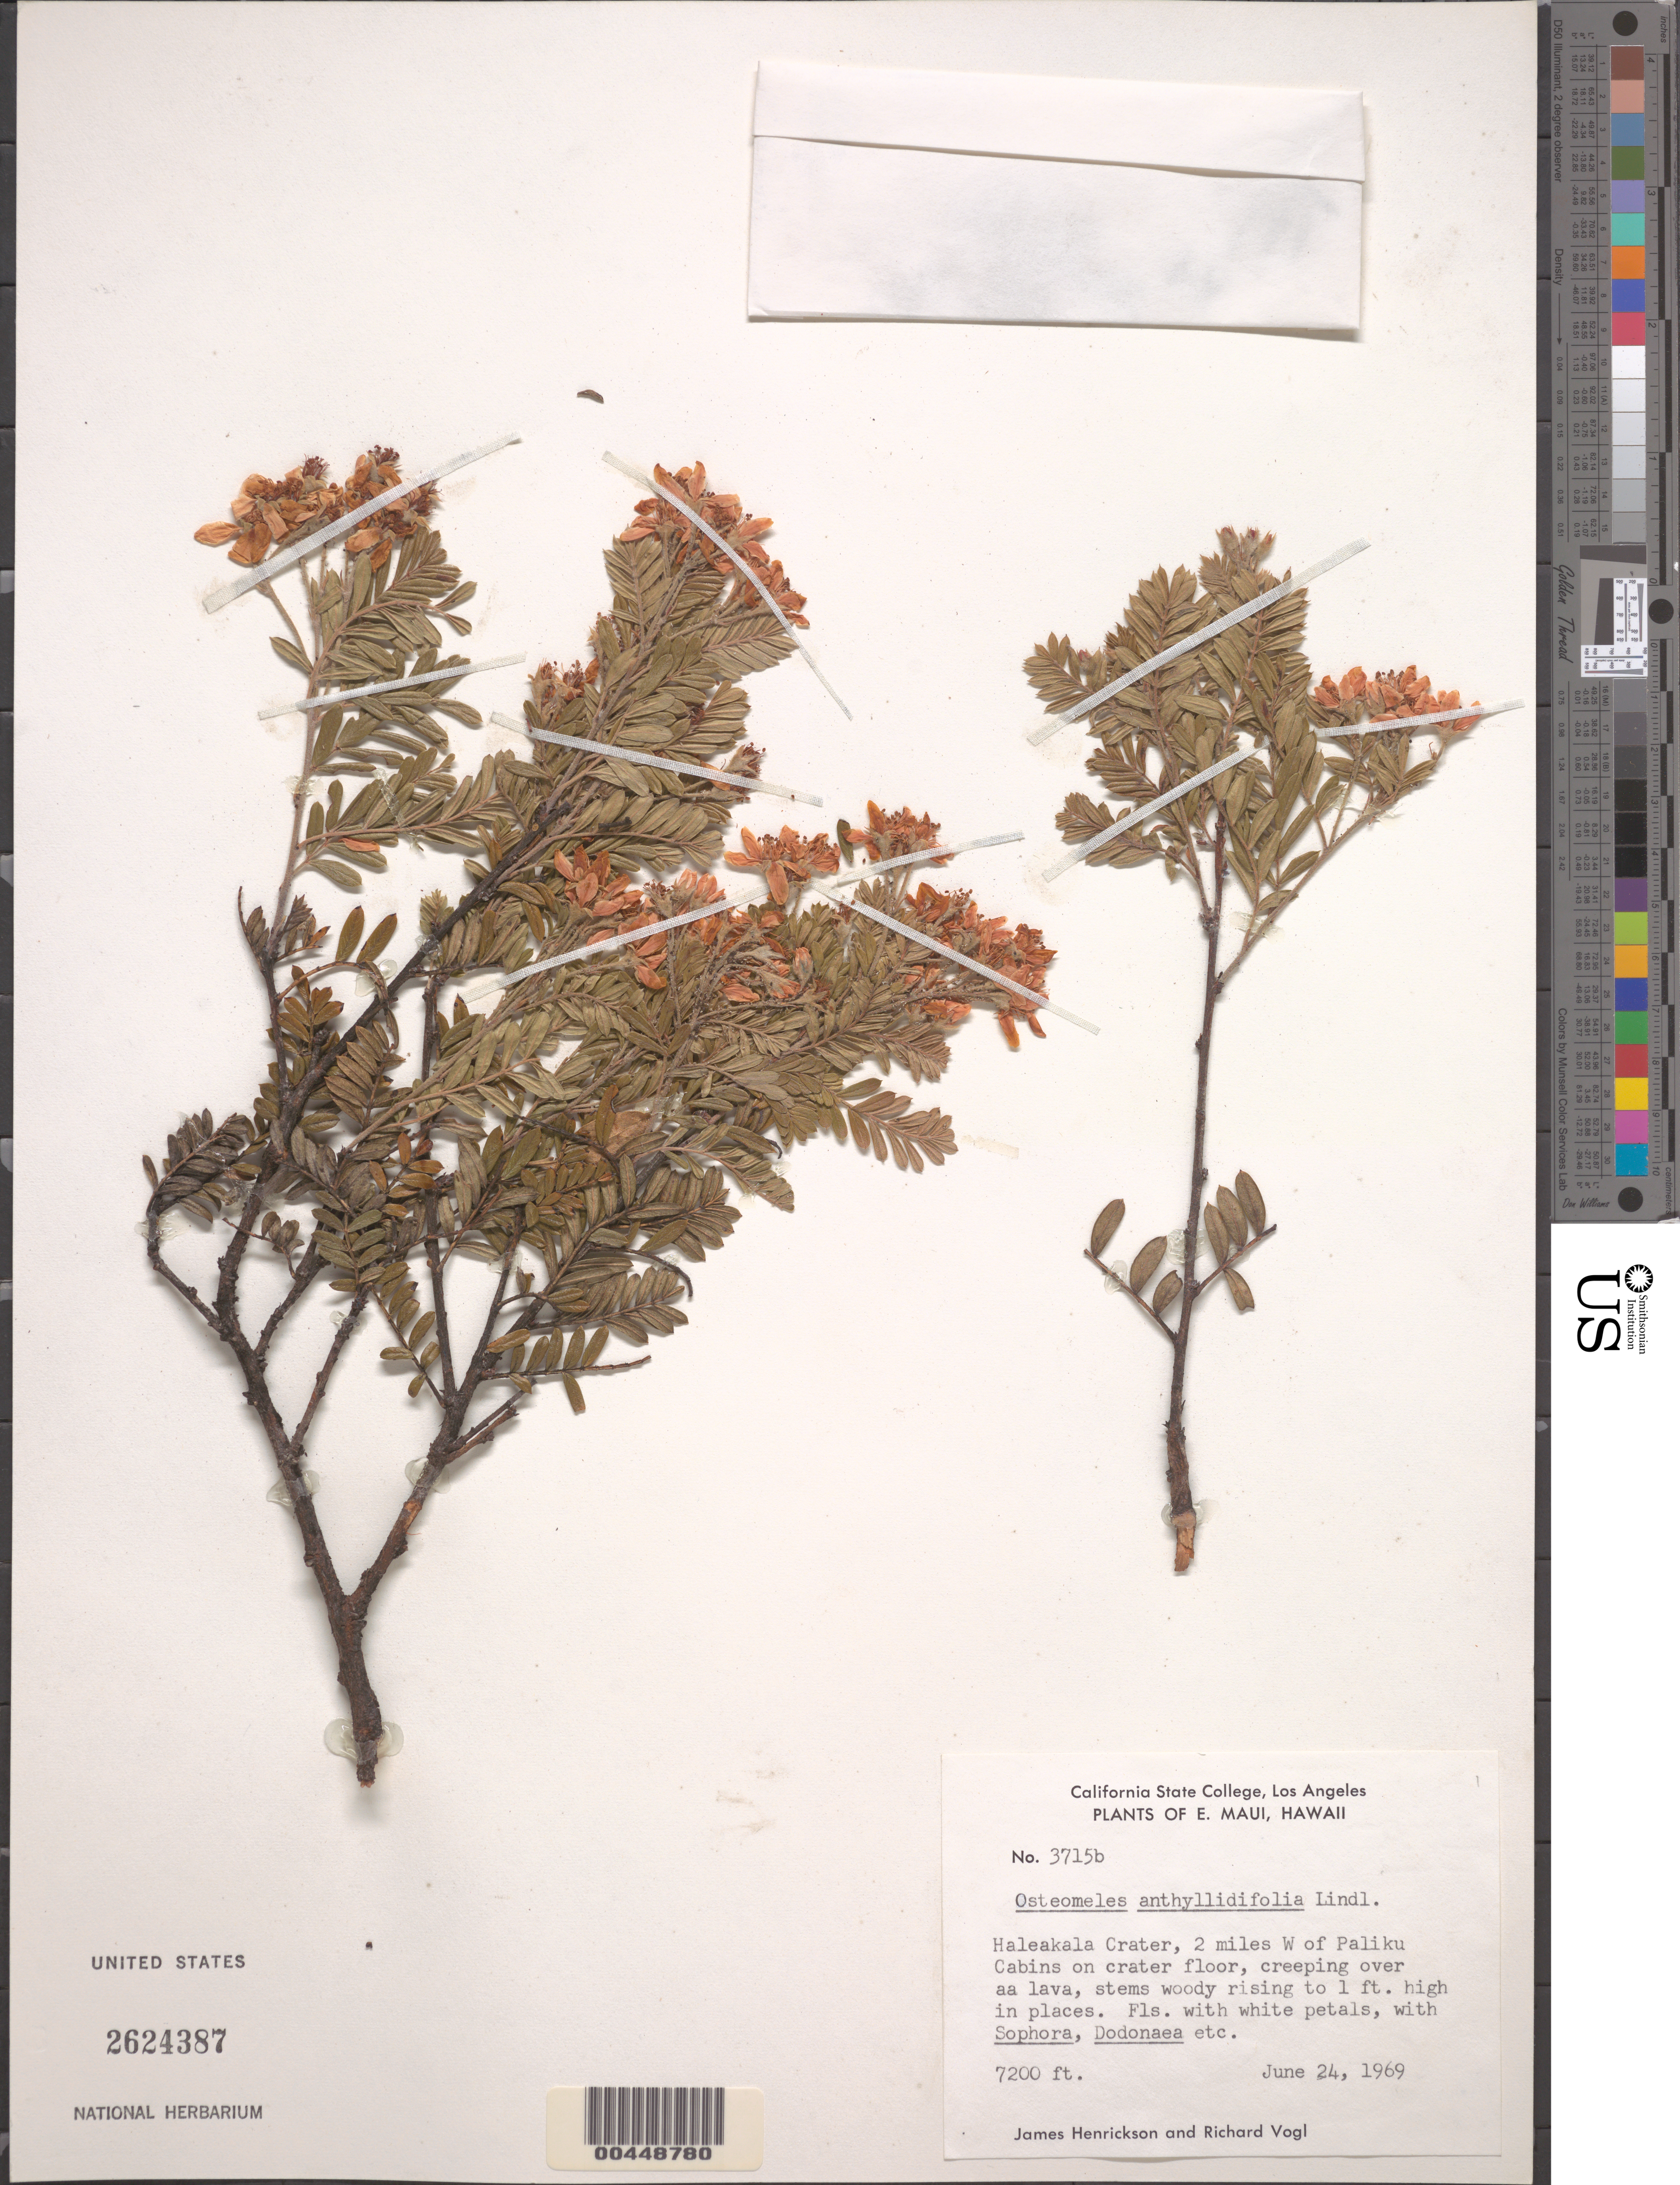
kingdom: Plantae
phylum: Tracheophyta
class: Magnoliopsida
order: Rosales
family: Rosaceae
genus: Osteomeles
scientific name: Osteomeles anthyllidifolia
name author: (Small) Lindl.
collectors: J. S. Henrickson & R. Vogl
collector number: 3715b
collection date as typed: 24 Jun 1969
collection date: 1969-06-24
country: United States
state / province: Hawaii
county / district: Maui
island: Maui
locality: E Maui, Haleakala Crater, 2 mi W of Paliku Cabin on crater floor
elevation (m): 2195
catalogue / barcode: US 2624387